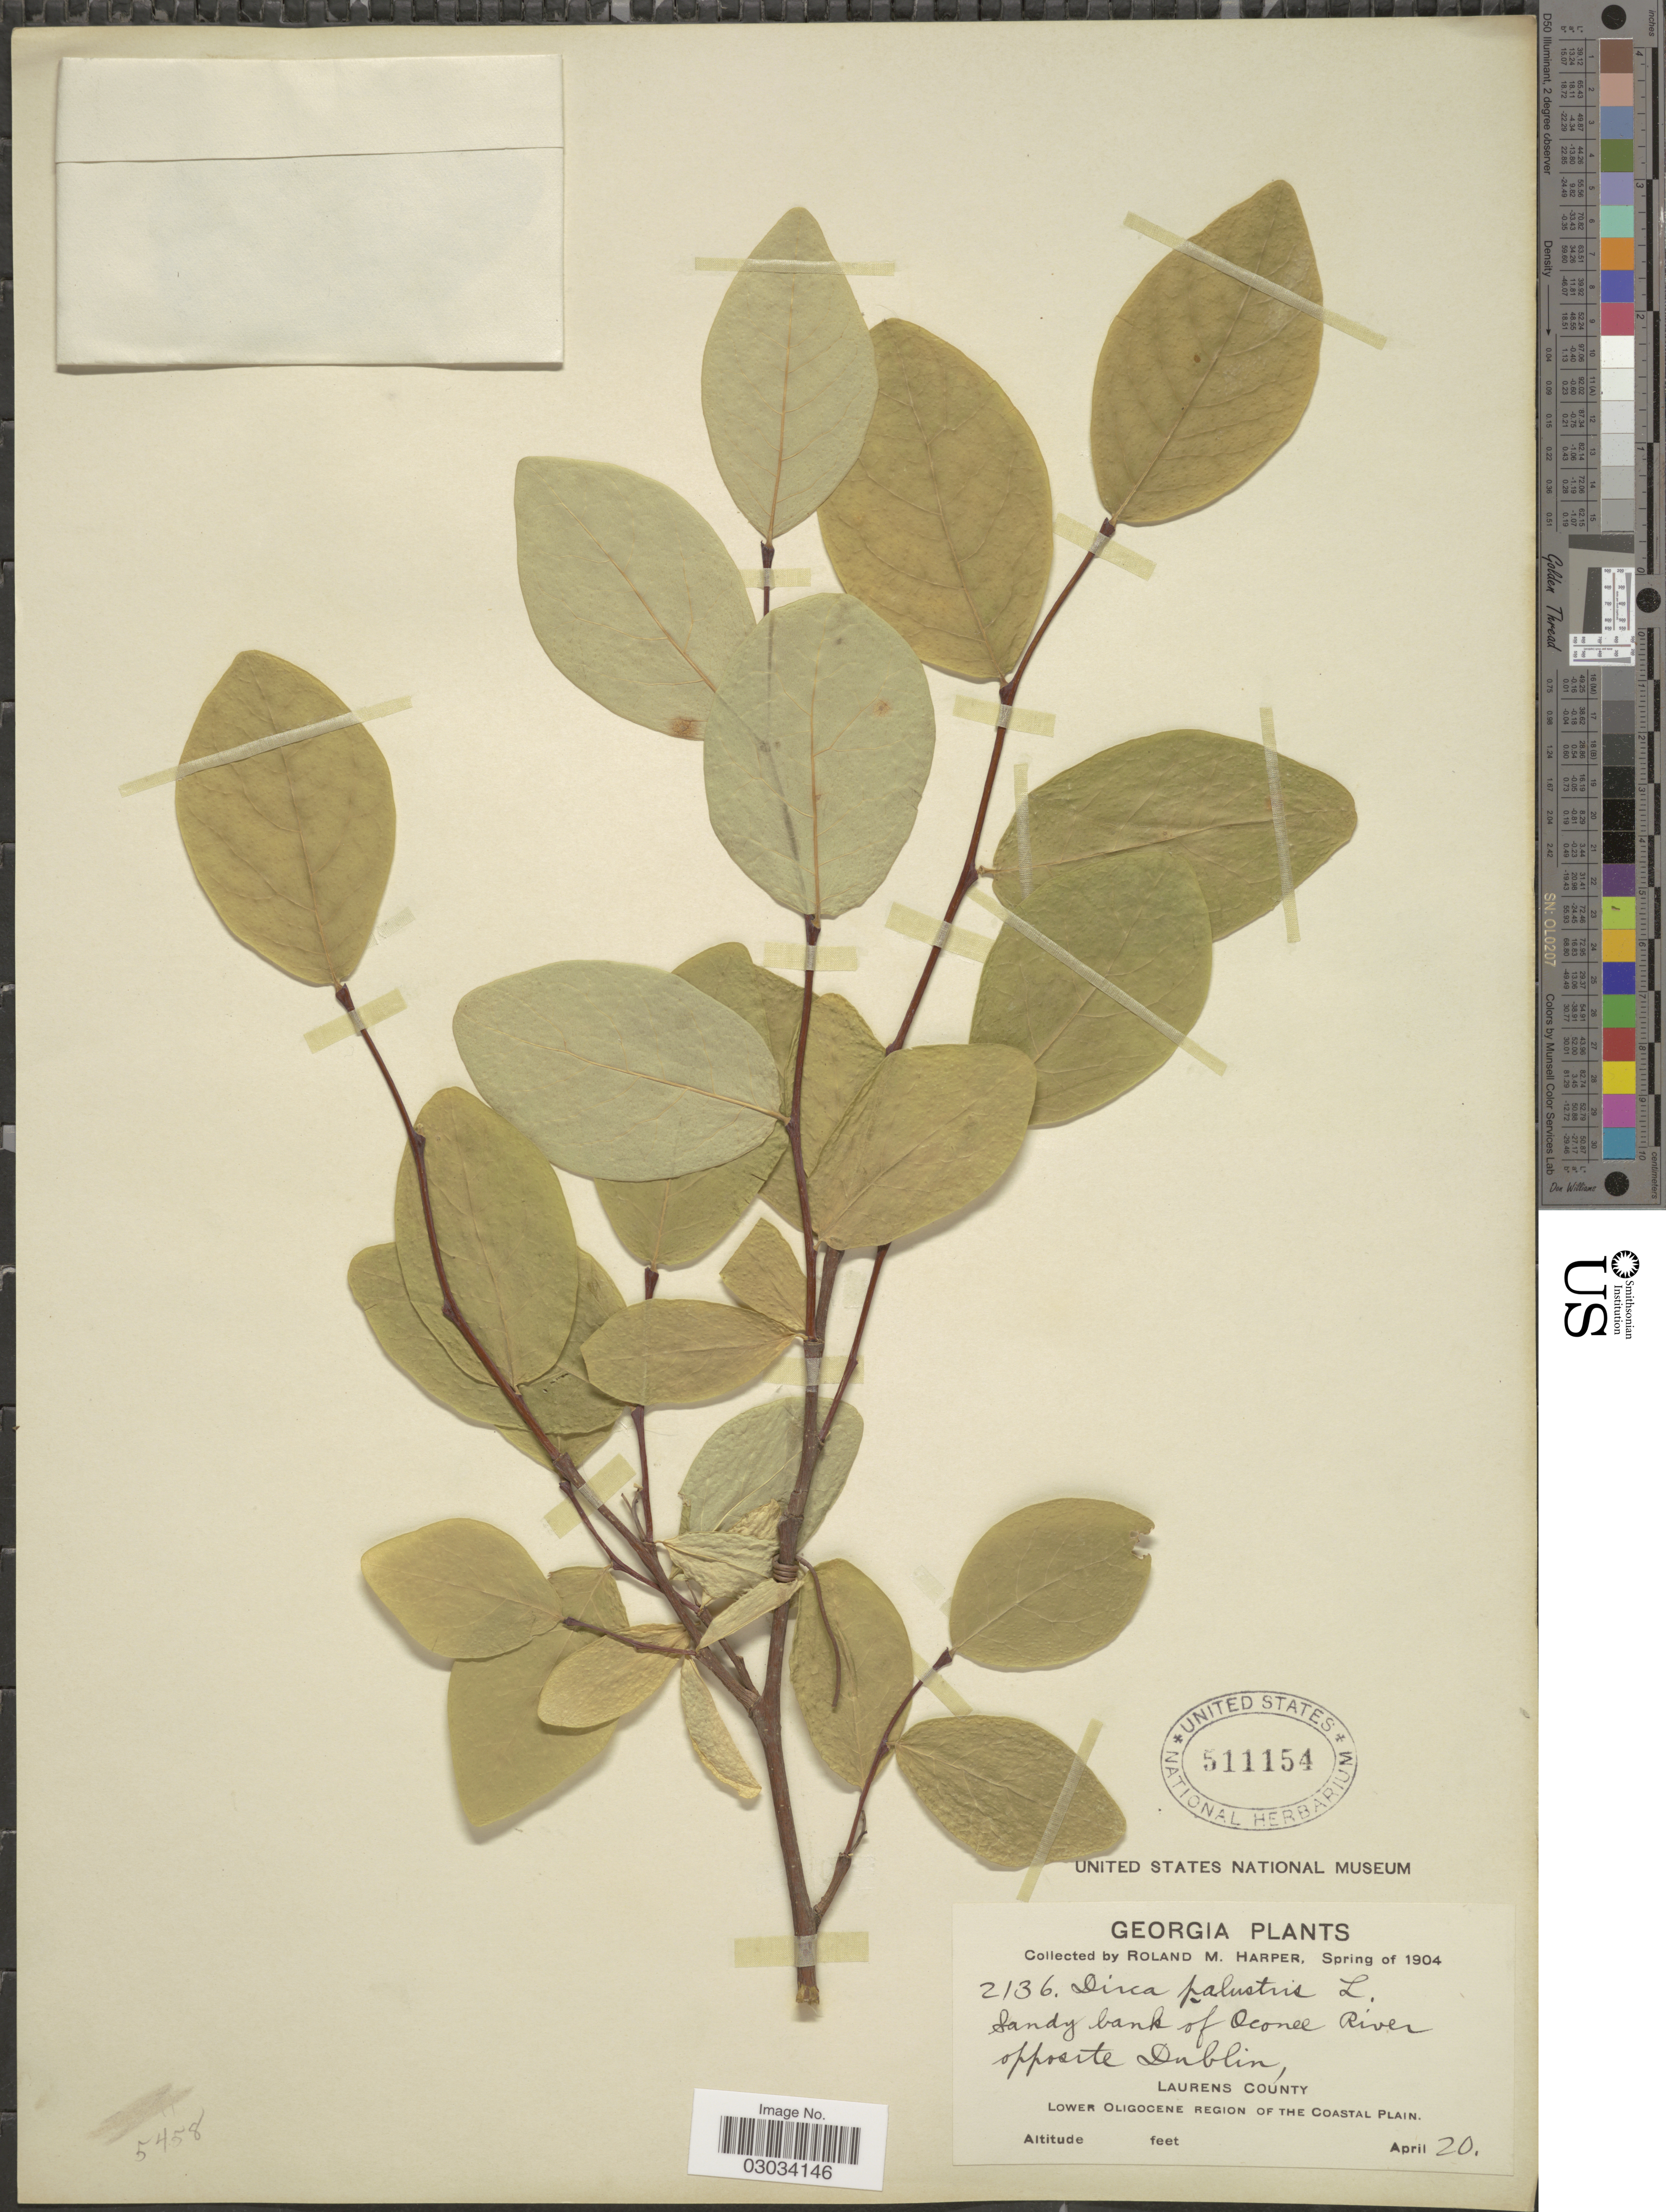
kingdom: Plantae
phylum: Tracheophyta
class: Magnoliopsida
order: Malvales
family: Thymelaeaceae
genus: Dirca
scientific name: Dirca palustris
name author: L.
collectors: R. M. Harper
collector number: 2136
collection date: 1904-04-20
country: United States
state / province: Georgia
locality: Sandy bank of Oconee River, opposite Dublin, Laurens County. Lower Oligocene Region of the Coastal Plain.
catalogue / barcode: US 511154